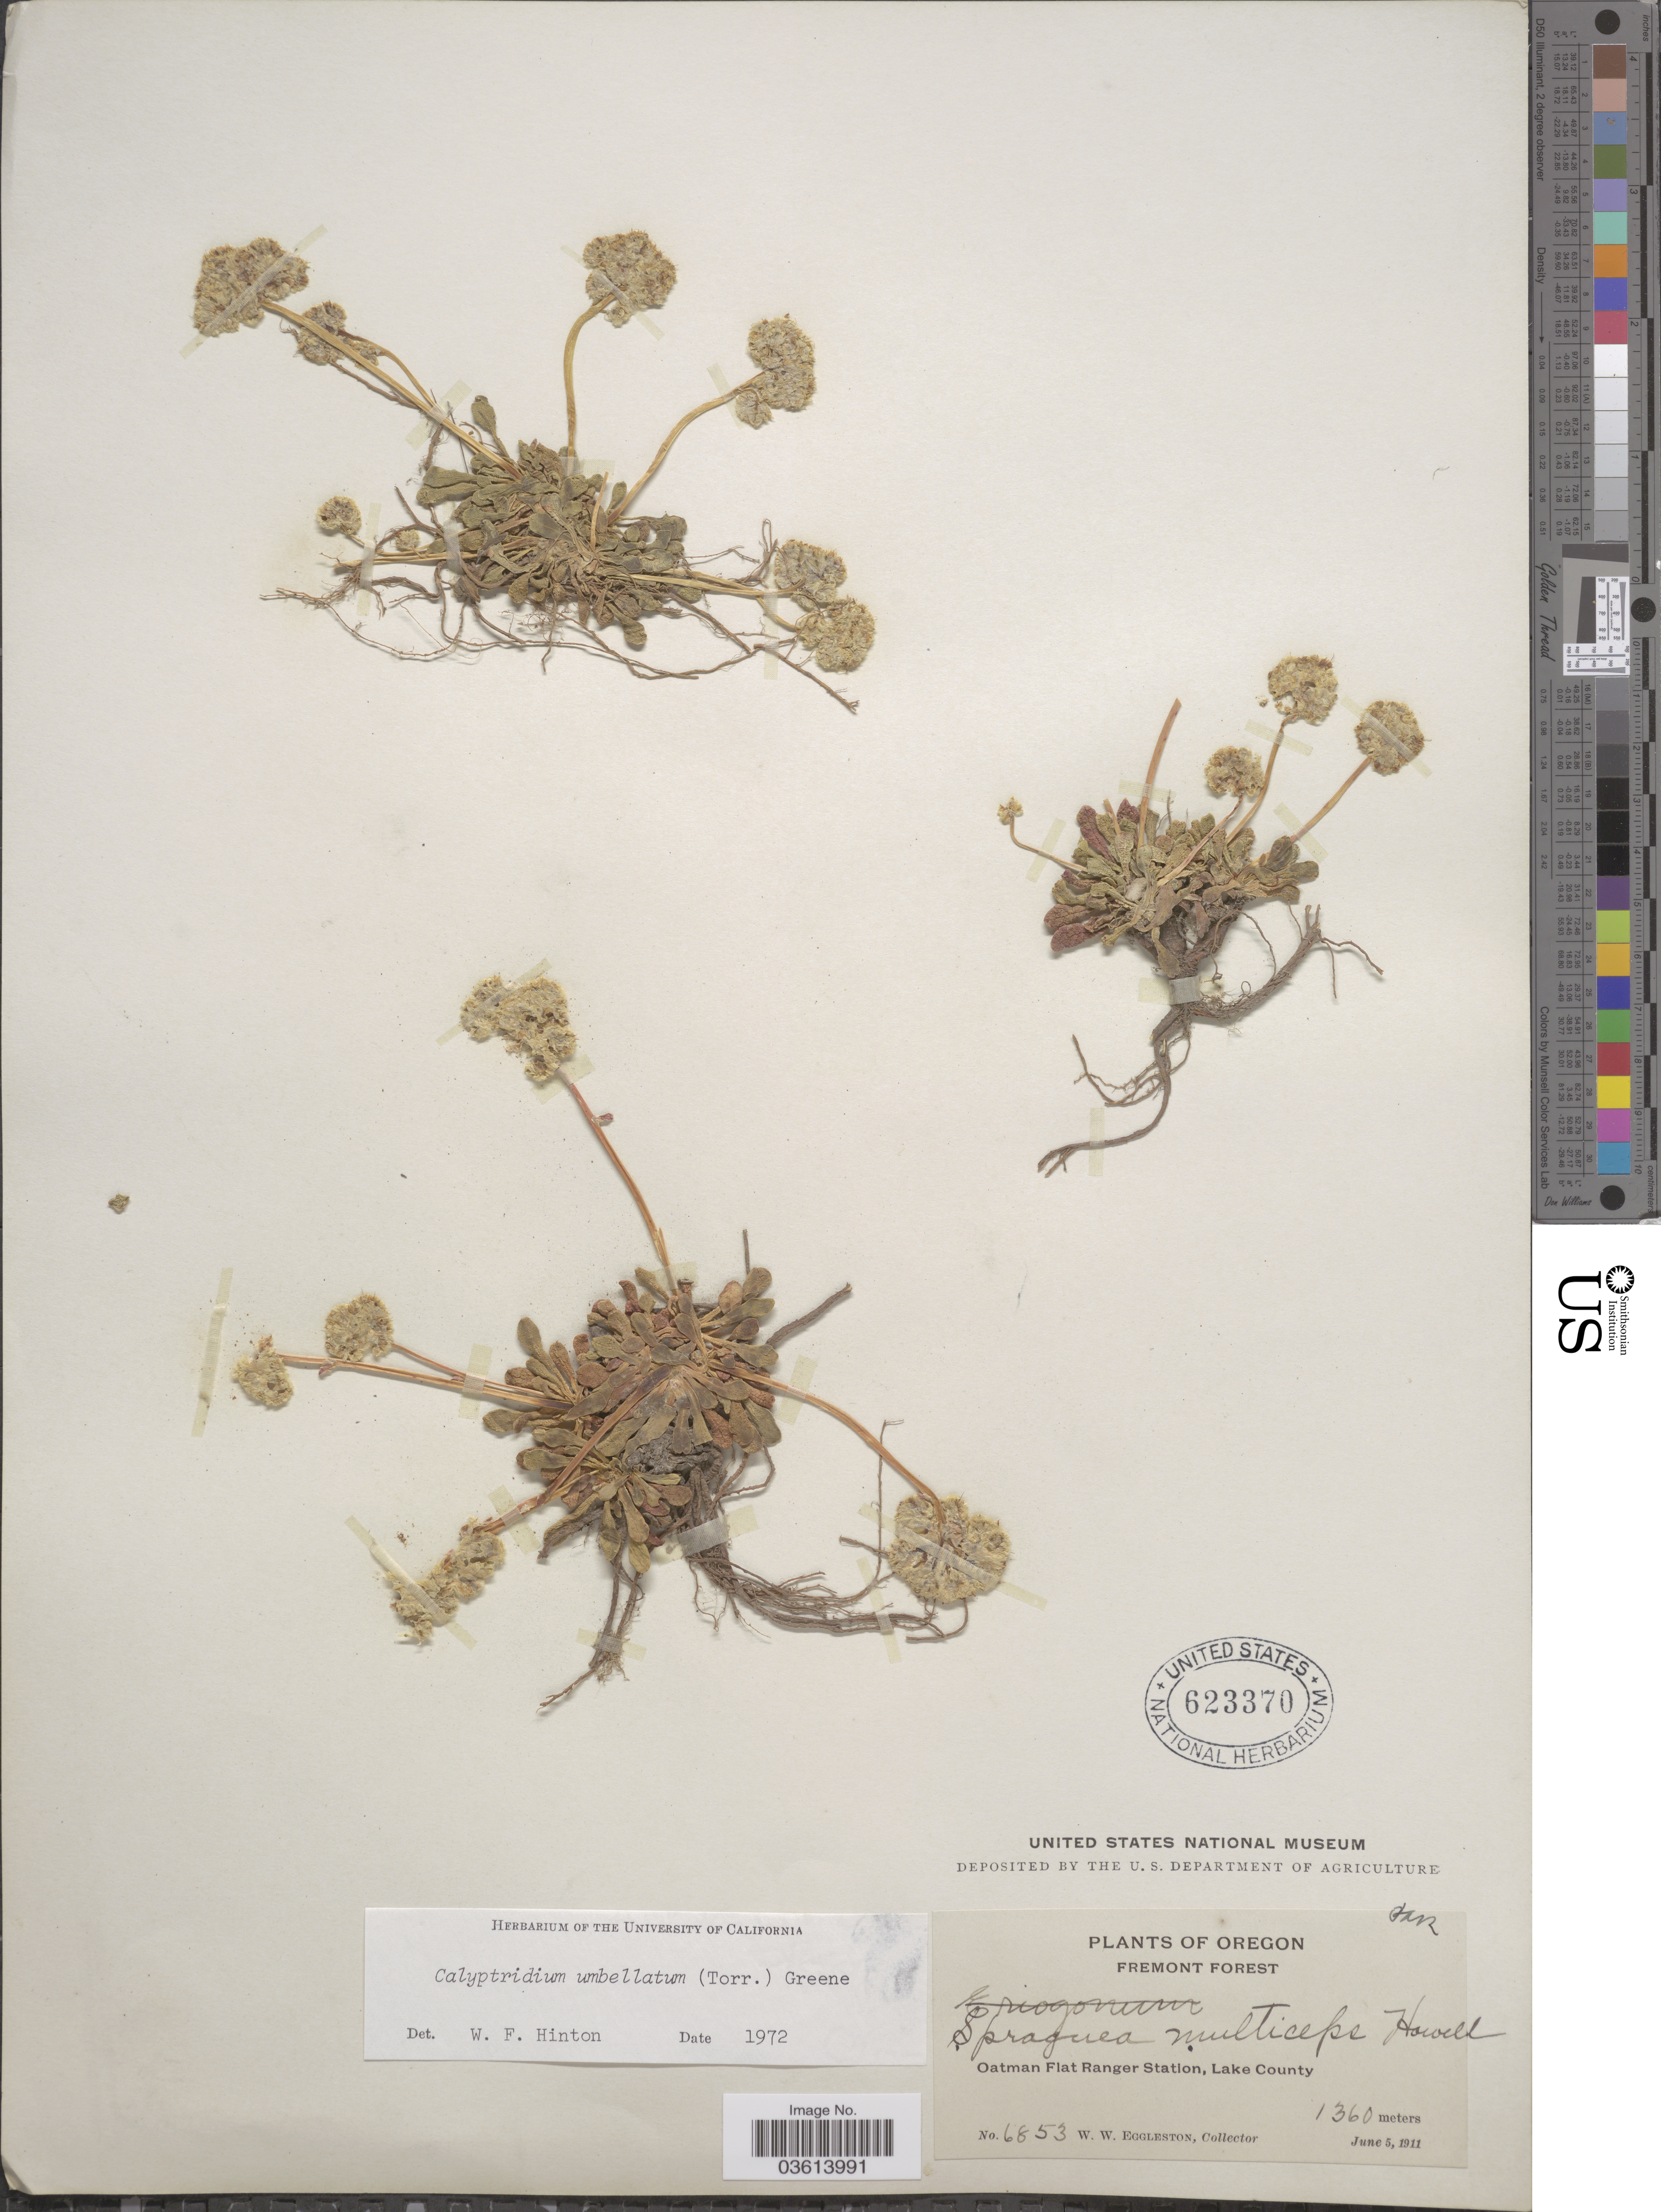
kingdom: Plantae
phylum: Tracheophyta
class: Magnoliopsida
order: Caryophyllales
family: Montiaceae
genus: Calyptridium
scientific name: Calyptridium umbellatum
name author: (Torr.) Greene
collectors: W. W. Eggleston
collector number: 6853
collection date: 1911-06-05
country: United States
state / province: Oregon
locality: Fremont Forest. Oatman Flat Ranger Station, Lake County.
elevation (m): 1360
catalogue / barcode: US 623370